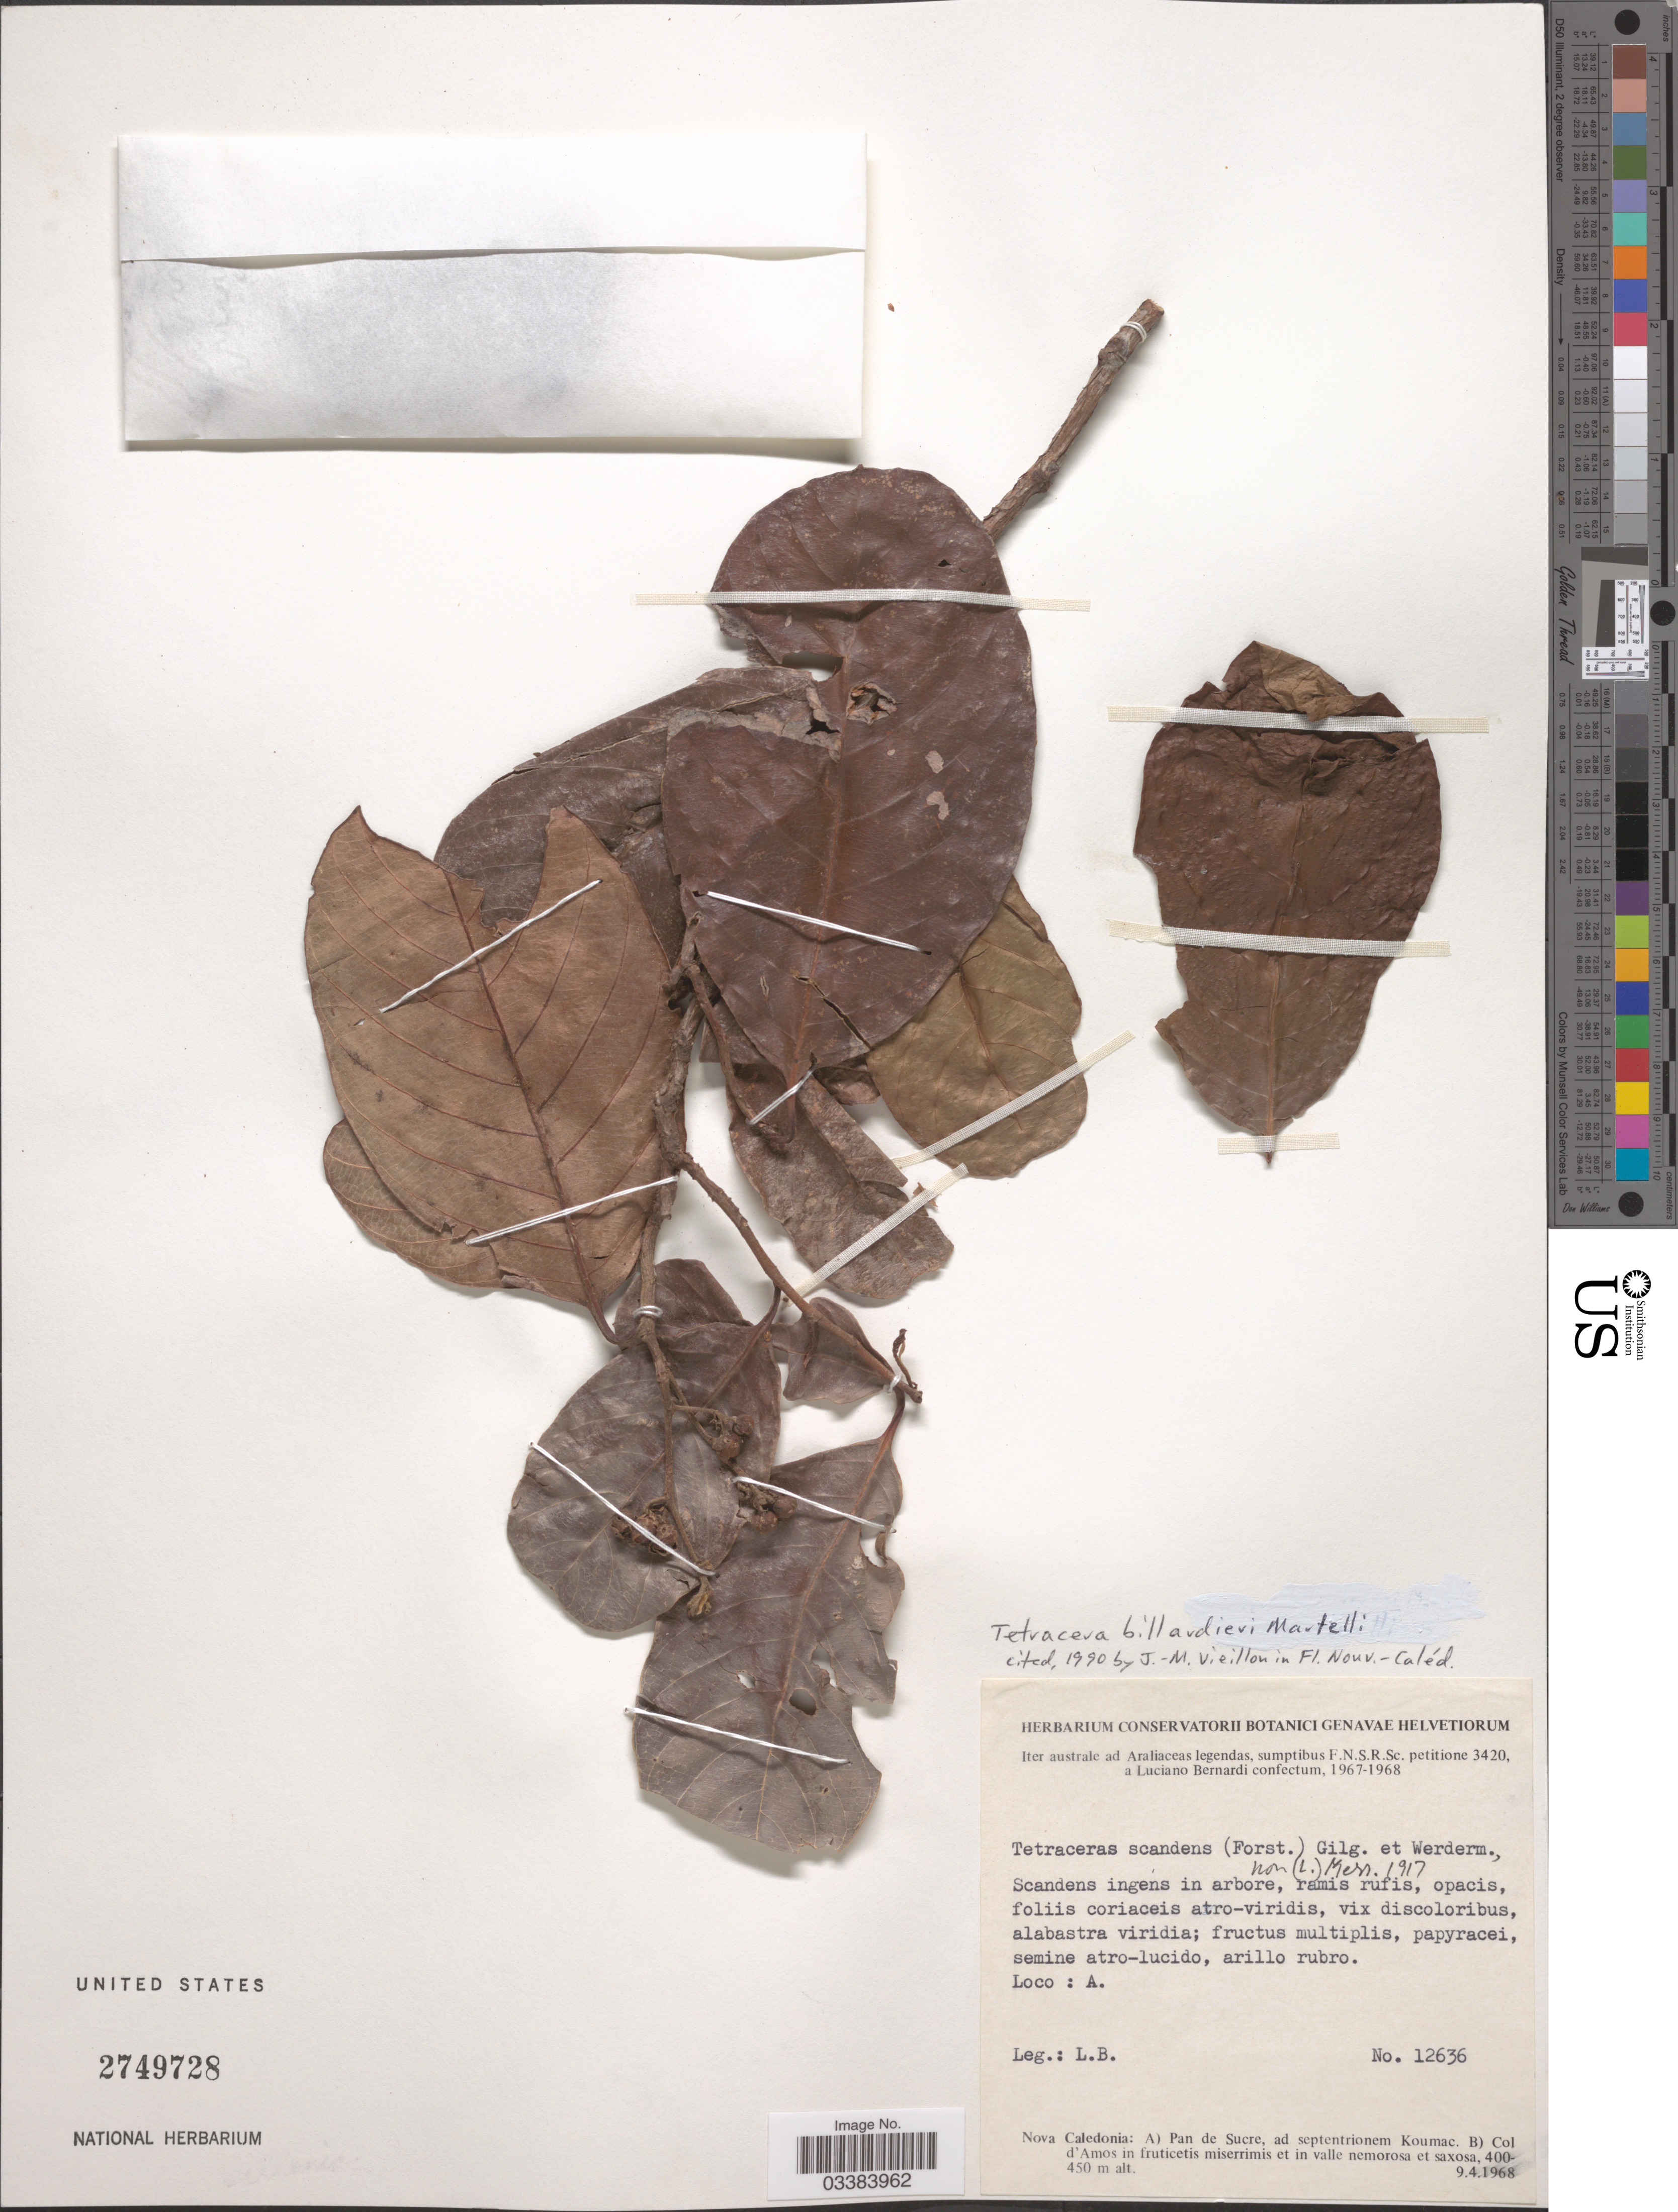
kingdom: Plantae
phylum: Tracheophyta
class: Magnoliopsida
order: Dilleniales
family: Dilleniaceae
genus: Tetracera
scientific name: Tetracera billardieri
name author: Martelli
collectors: L. Bernardi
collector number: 12636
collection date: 1968-04-09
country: New Caledonia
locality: Pan de Sucre, ad septentrionem Koumac.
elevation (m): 400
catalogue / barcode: US 2749728